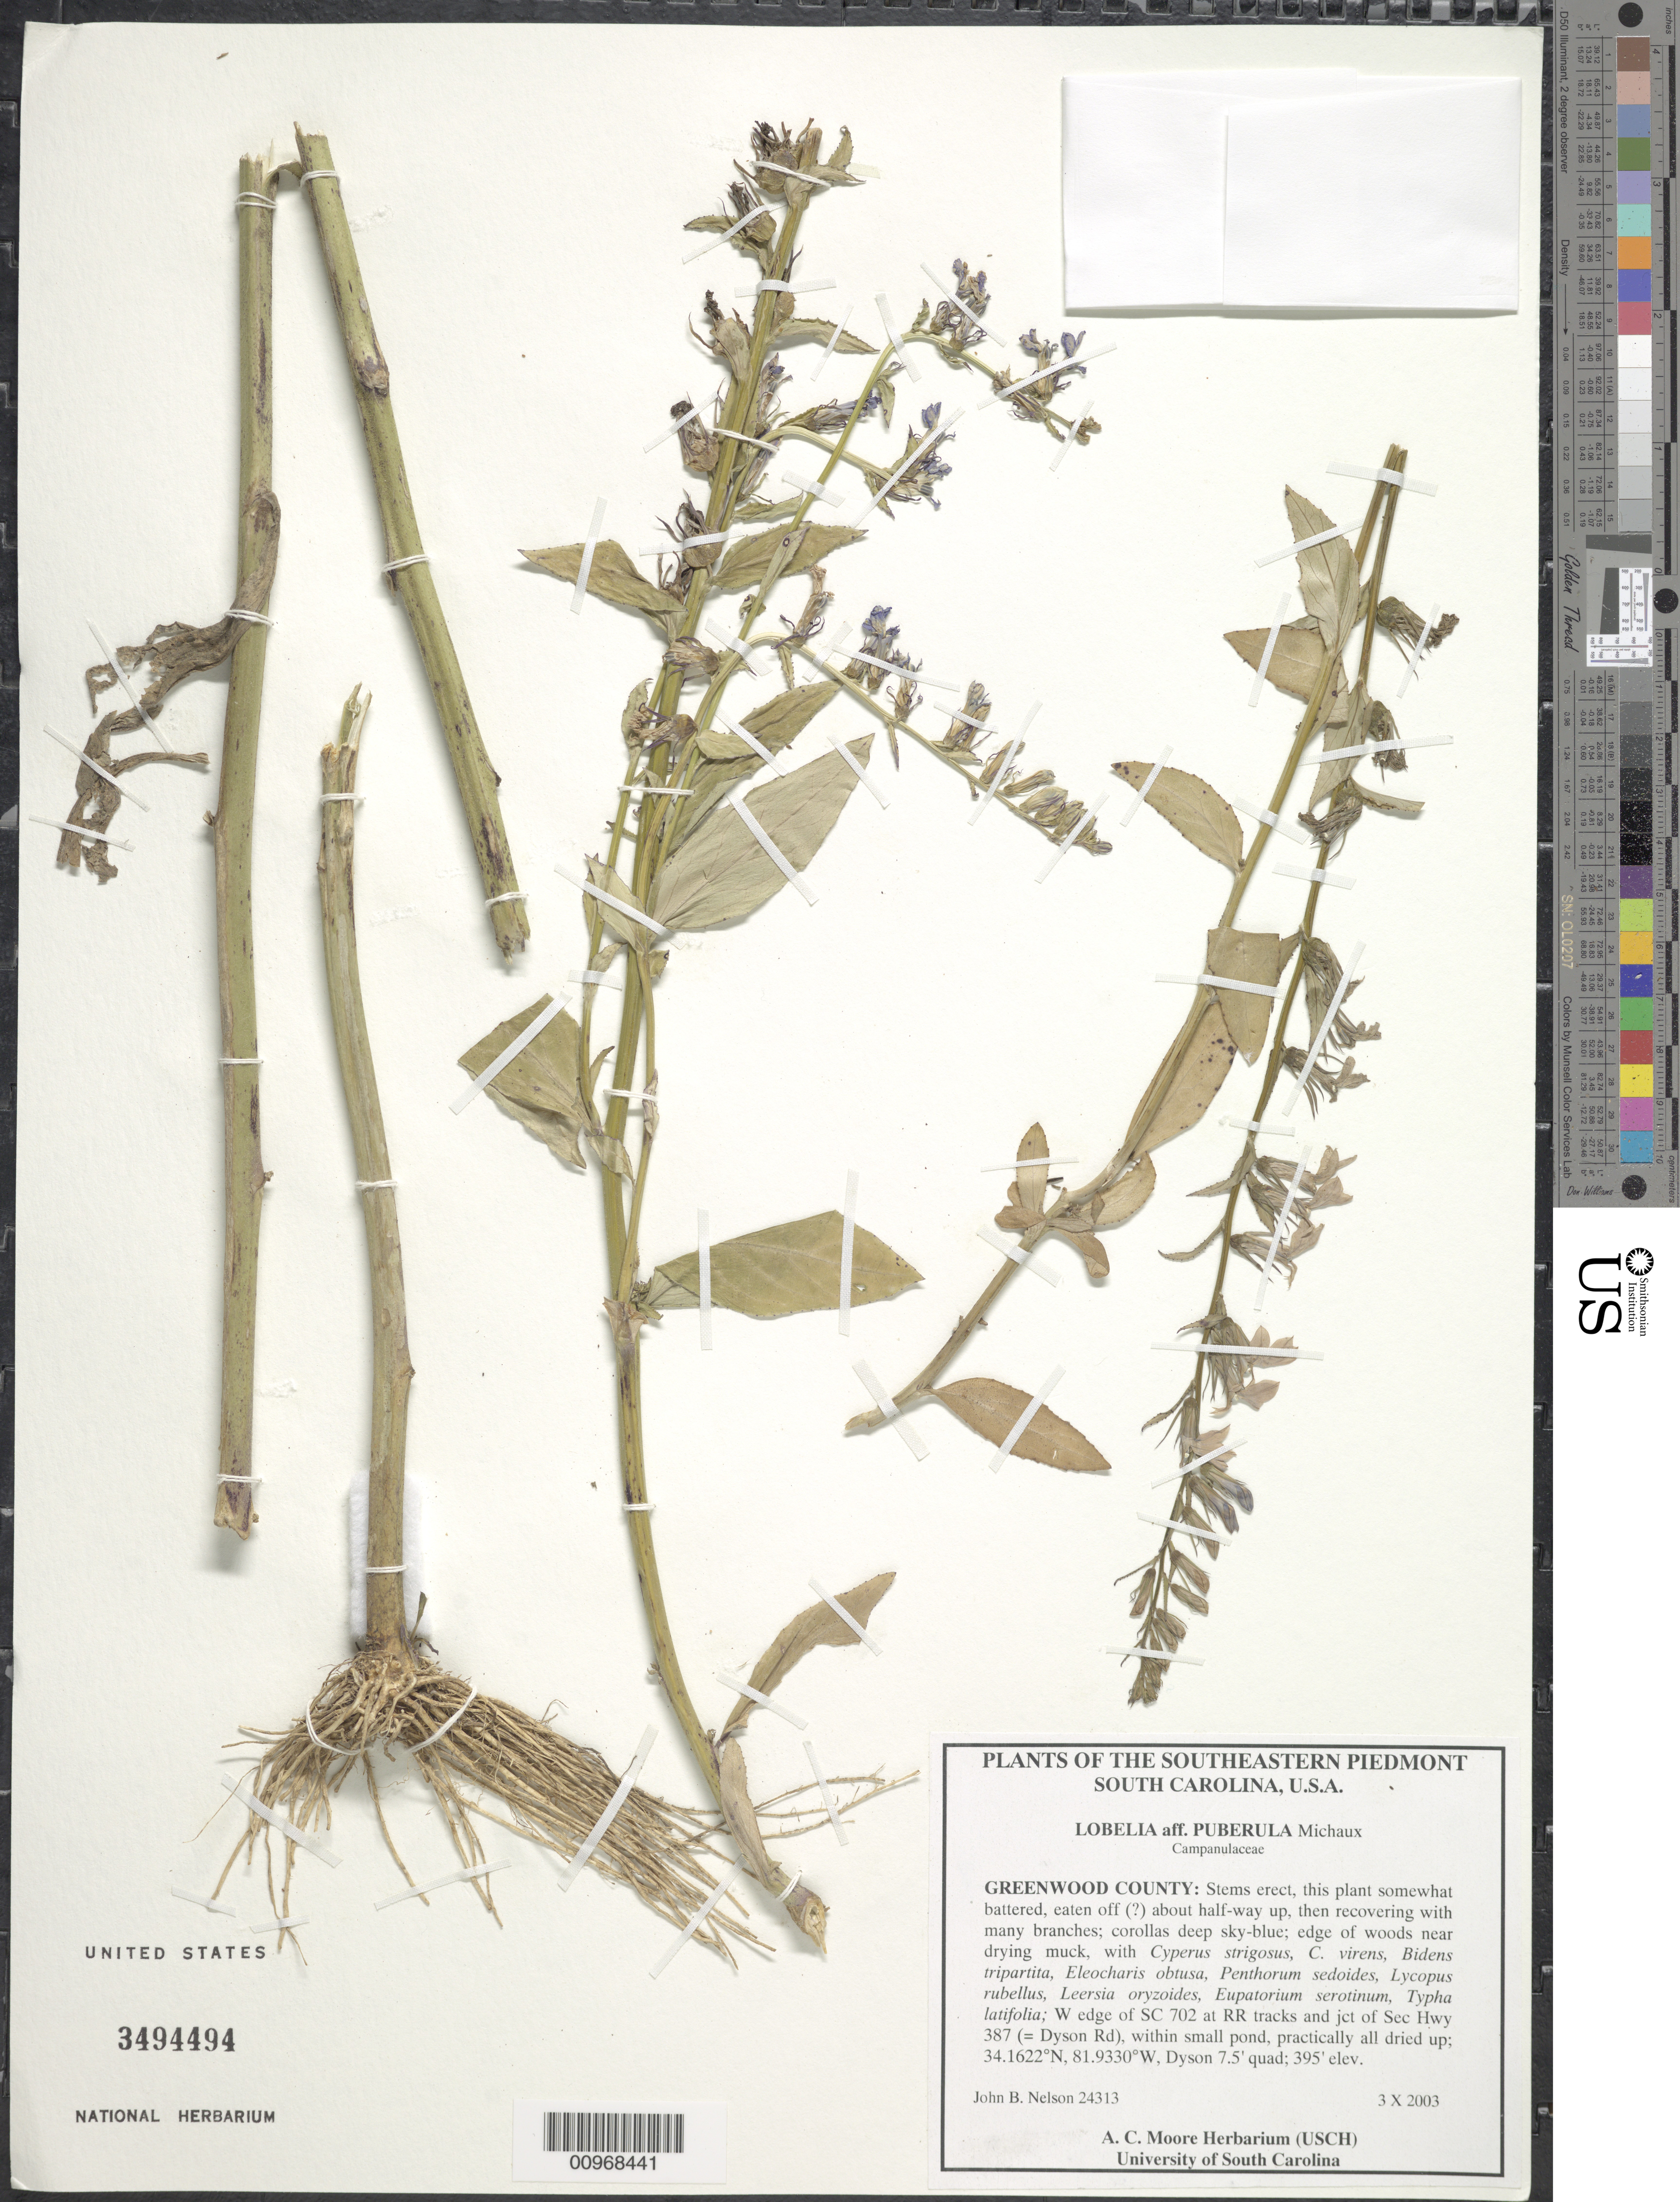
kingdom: Plantae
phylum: Tracheophyta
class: Magnoliopsida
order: Asterales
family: Campanulaceae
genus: Lobelia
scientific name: Lobelia puberula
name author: Michx.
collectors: J. Nelson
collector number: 24313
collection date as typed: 3 X 2003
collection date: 2004-03-10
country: United States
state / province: South Carolina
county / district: Greenwood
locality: W edge of SC 702 at RR Tracks and jct of Sec Hwy 387 (=Dyson Rd), within small pond.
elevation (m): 120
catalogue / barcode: US 3494494